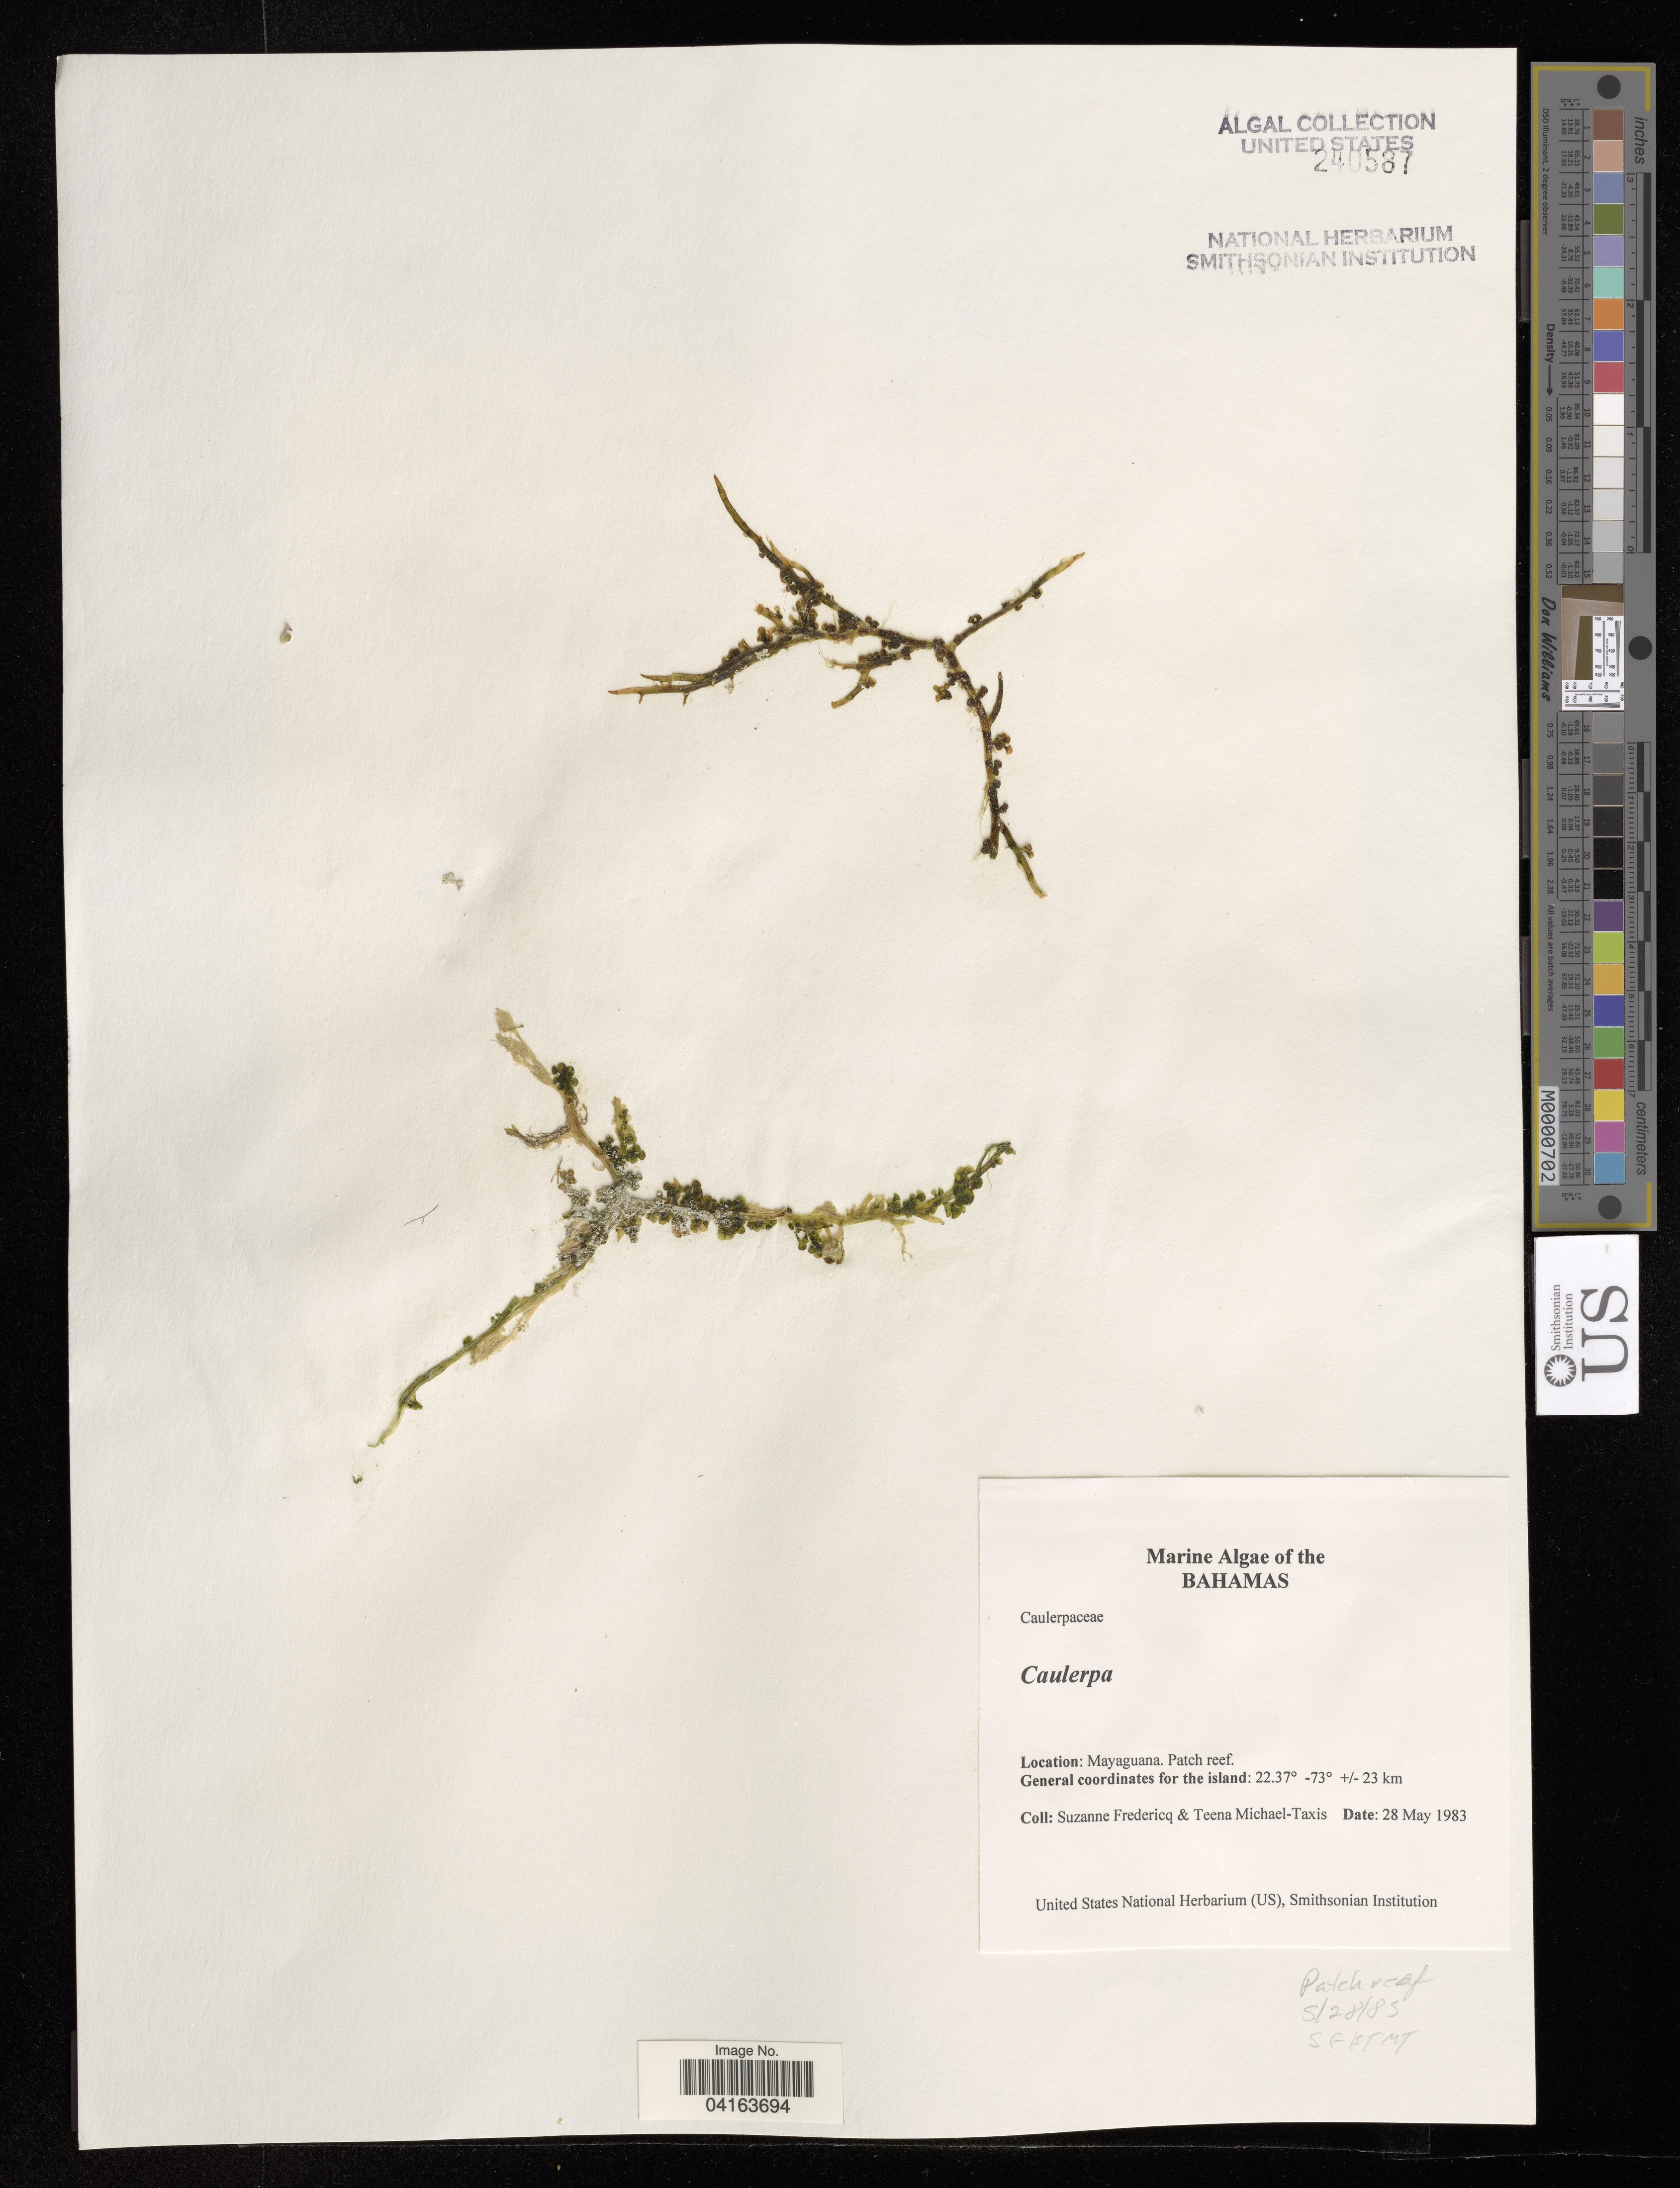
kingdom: Plantae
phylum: Chlorophyta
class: Ulvophyceae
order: Bryopsidales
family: Caulerpaceae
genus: Caulerpa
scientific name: Caulerpa sp.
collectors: S. Fredericq & T. Michael-Taxis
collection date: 1983-05-28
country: Bahamas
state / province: Mayaguana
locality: Patch reef.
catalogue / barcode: US 240587